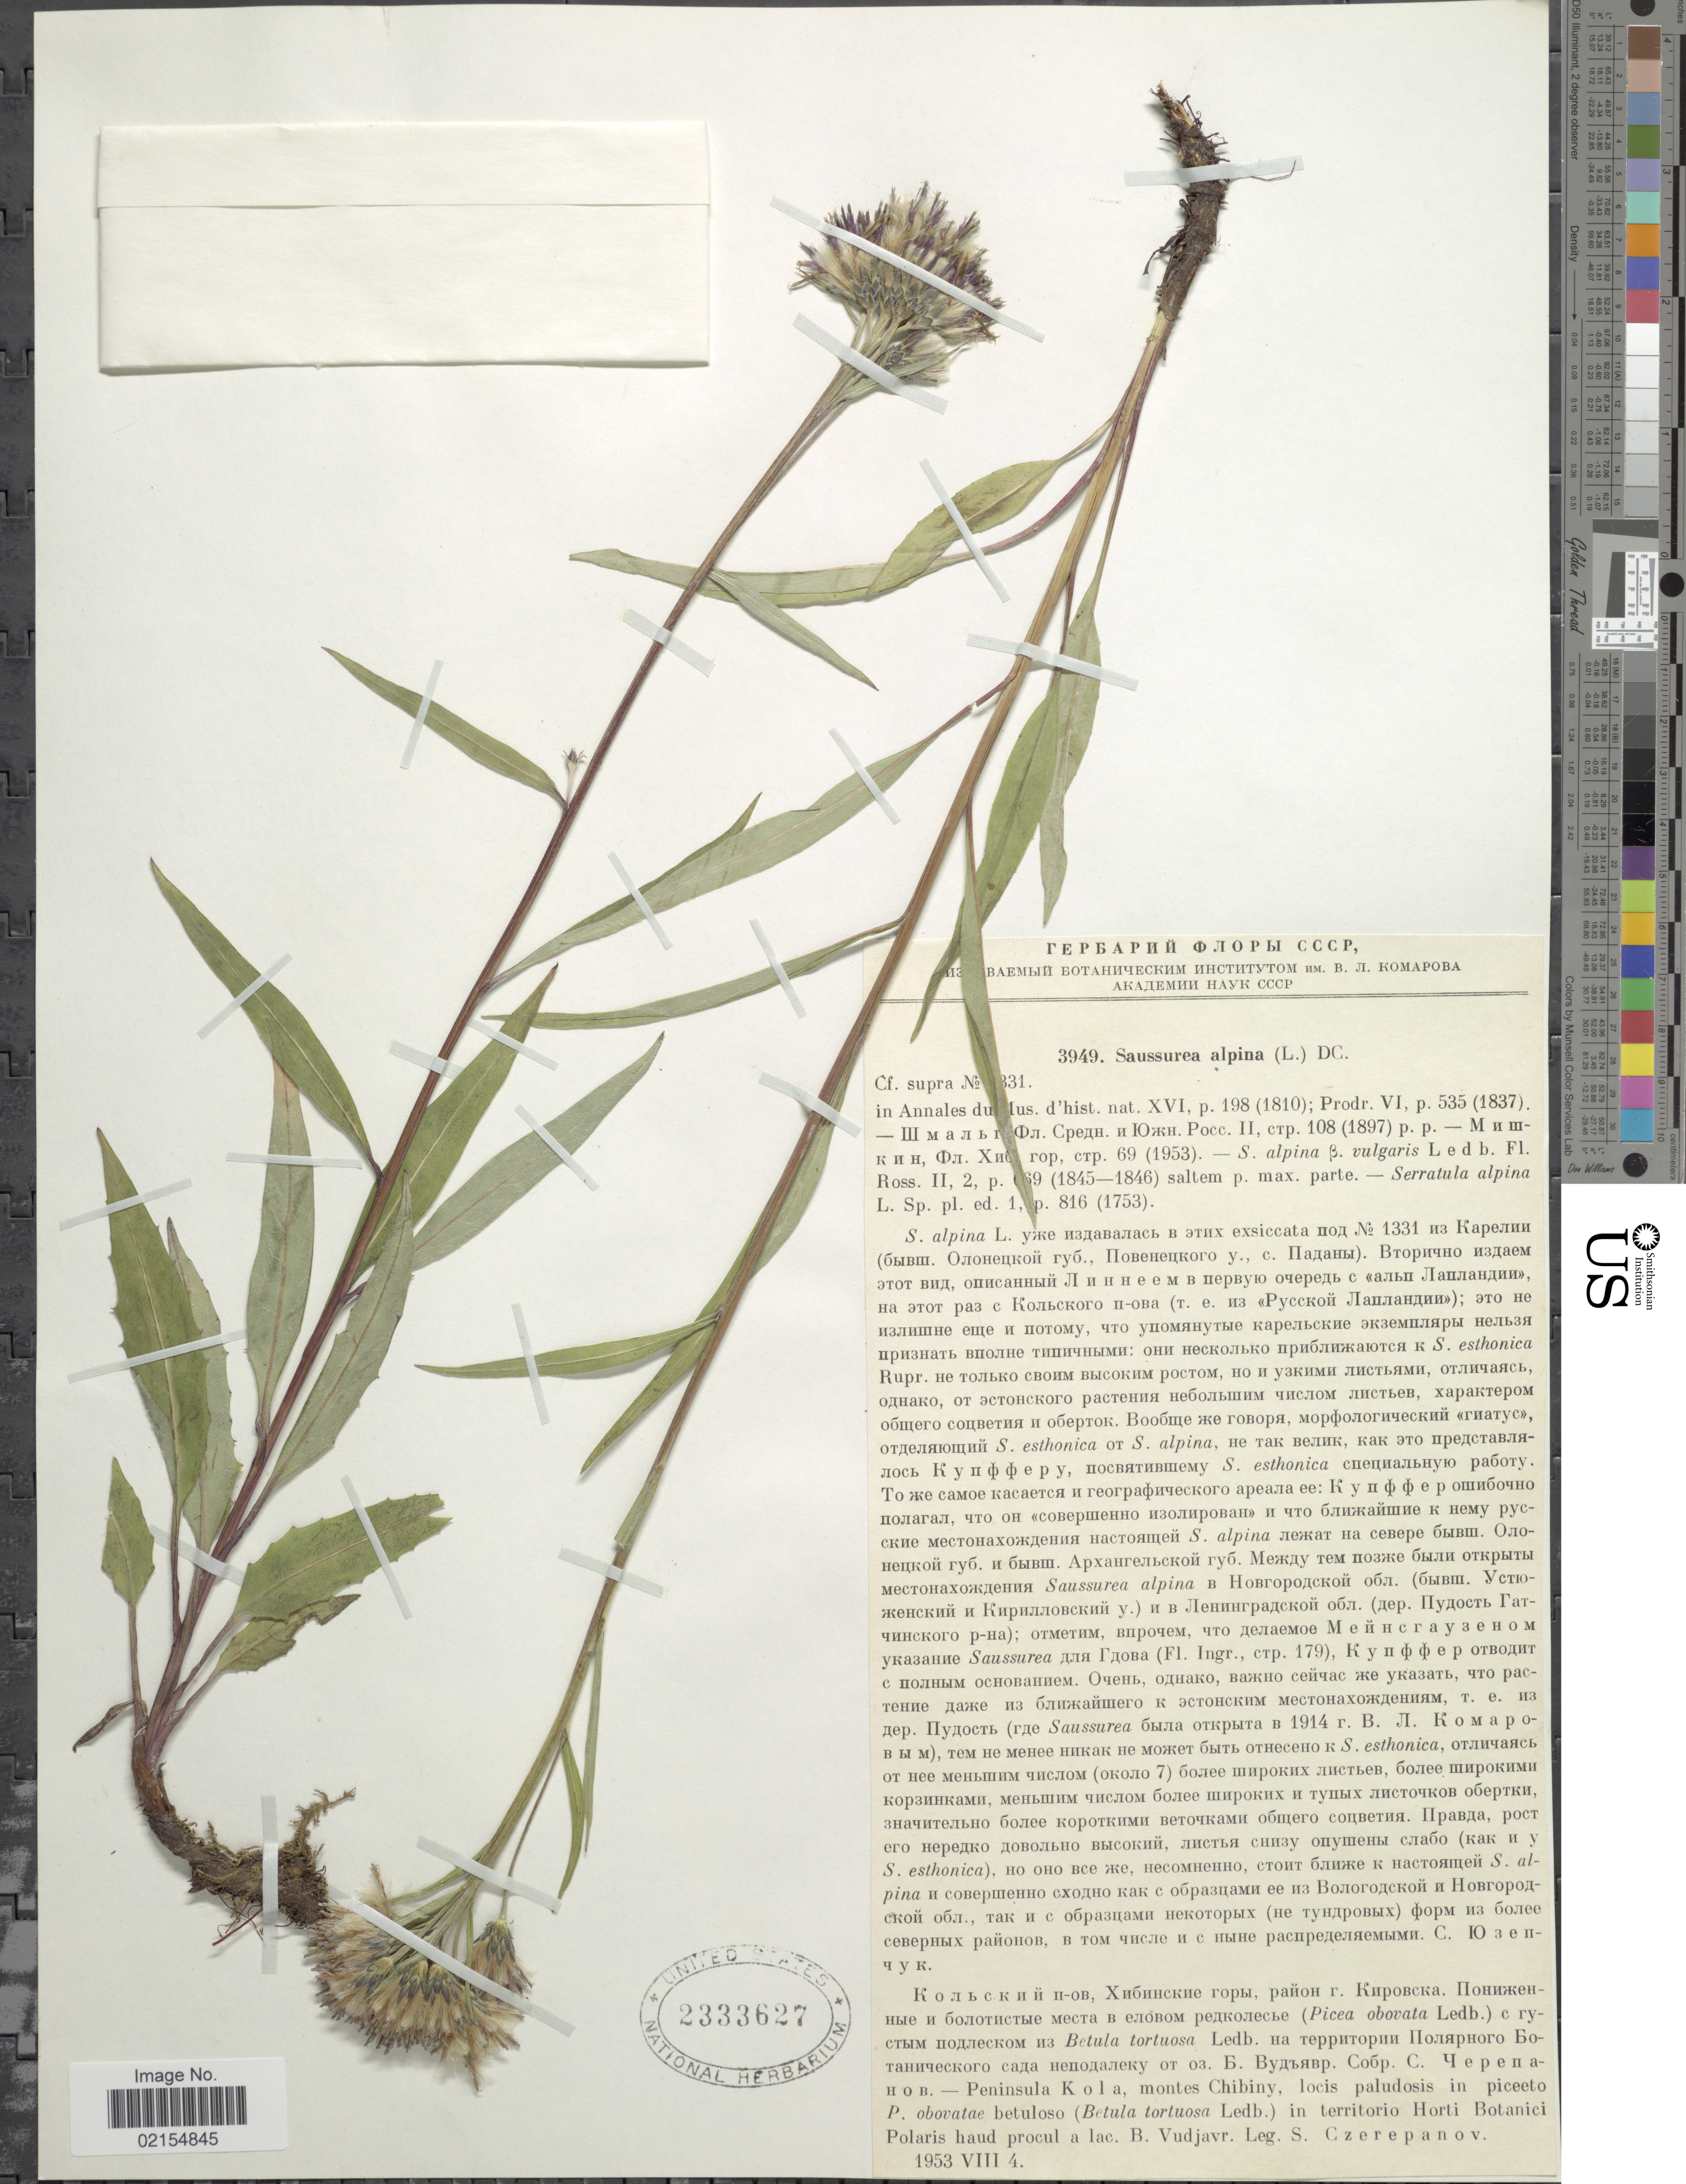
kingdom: Plantae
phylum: Tracheophyta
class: Magnoliopsida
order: Asterales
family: Asteraceae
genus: Saussurea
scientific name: Saussurea alpina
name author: (L.) DC.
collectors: S. Czerepanov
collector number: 3949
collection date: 1953-08-04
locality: Peninsula Kola, montes Chibiny, locis paludosis in picecto P. obovatae (Betula tortusa Ledb.) in territorio Horti Botanici Polaris haud procul a lac. B. Vudjavr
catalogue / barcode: US 2333627